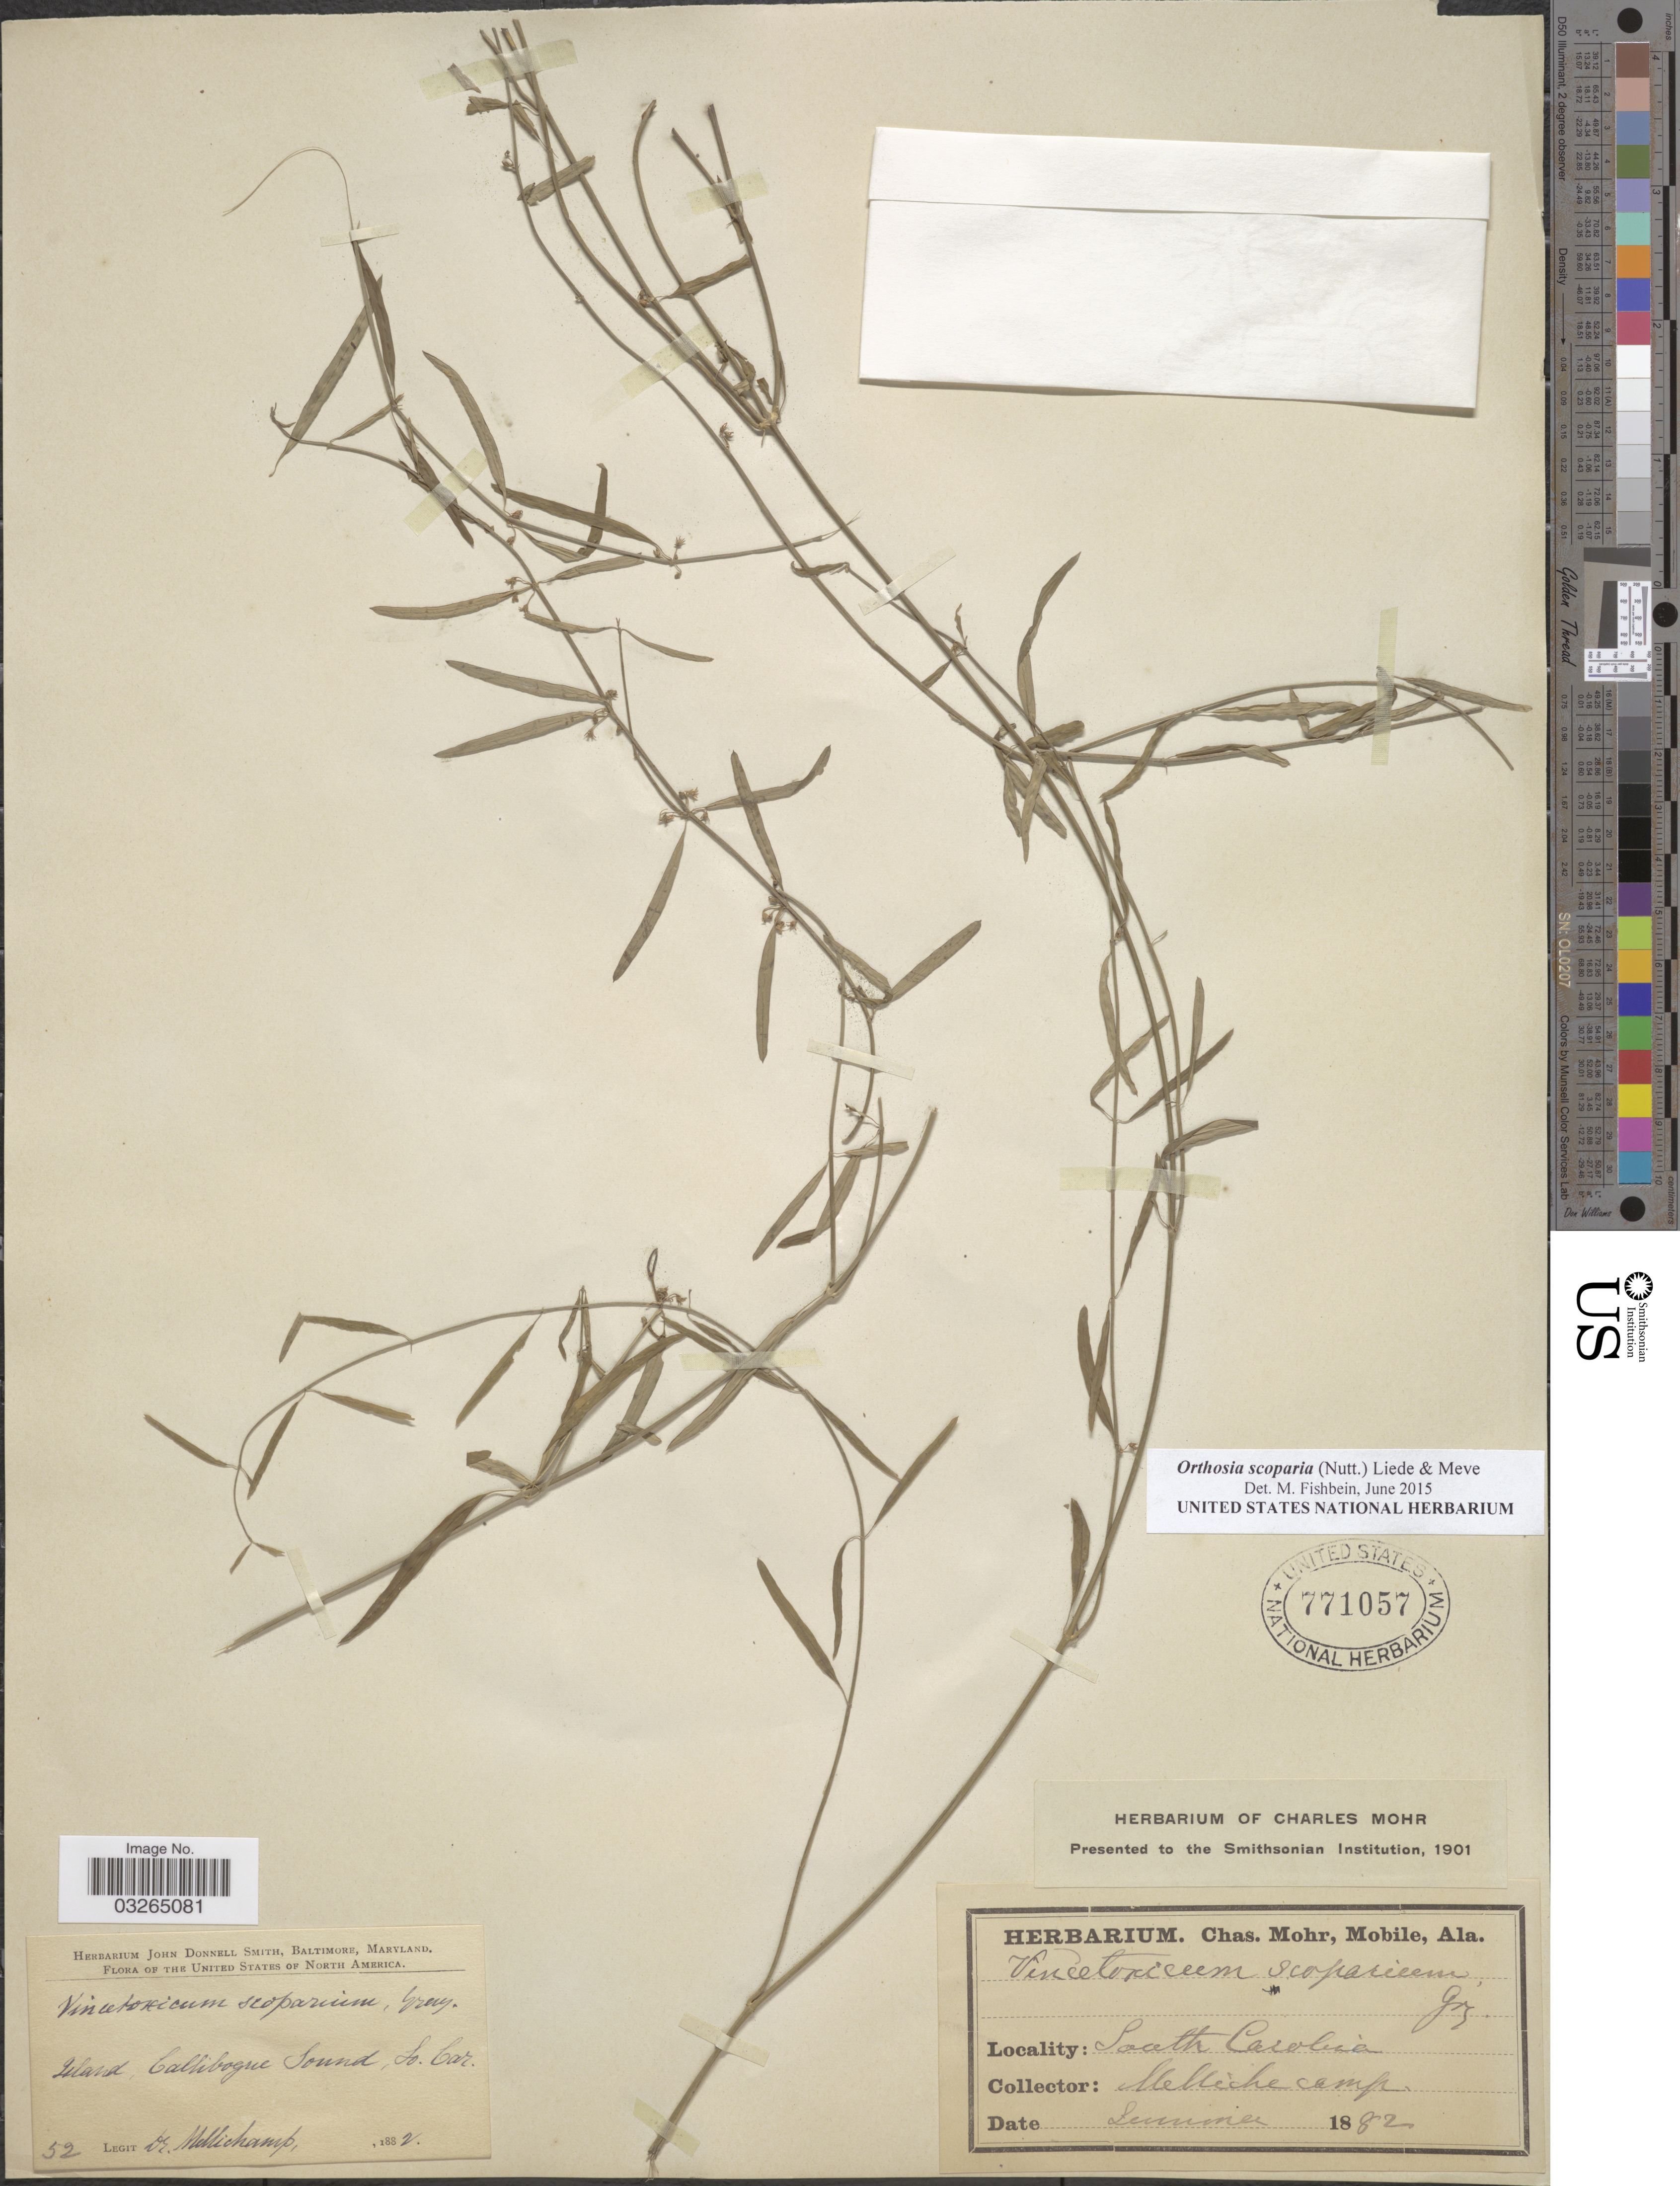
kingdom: Plantae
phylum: Tracheophyta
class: Magnoliopsida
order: Gentianales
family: Apocynaceae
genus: Orthosia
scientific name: Orthosia scoparia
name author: (Nutt.) Liede & Meve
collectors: -. Mellichamp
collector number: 52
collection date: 1882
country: United States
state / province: South Carolina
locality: Island, Callibogue Sound, So. Car.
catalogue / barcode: US 771057